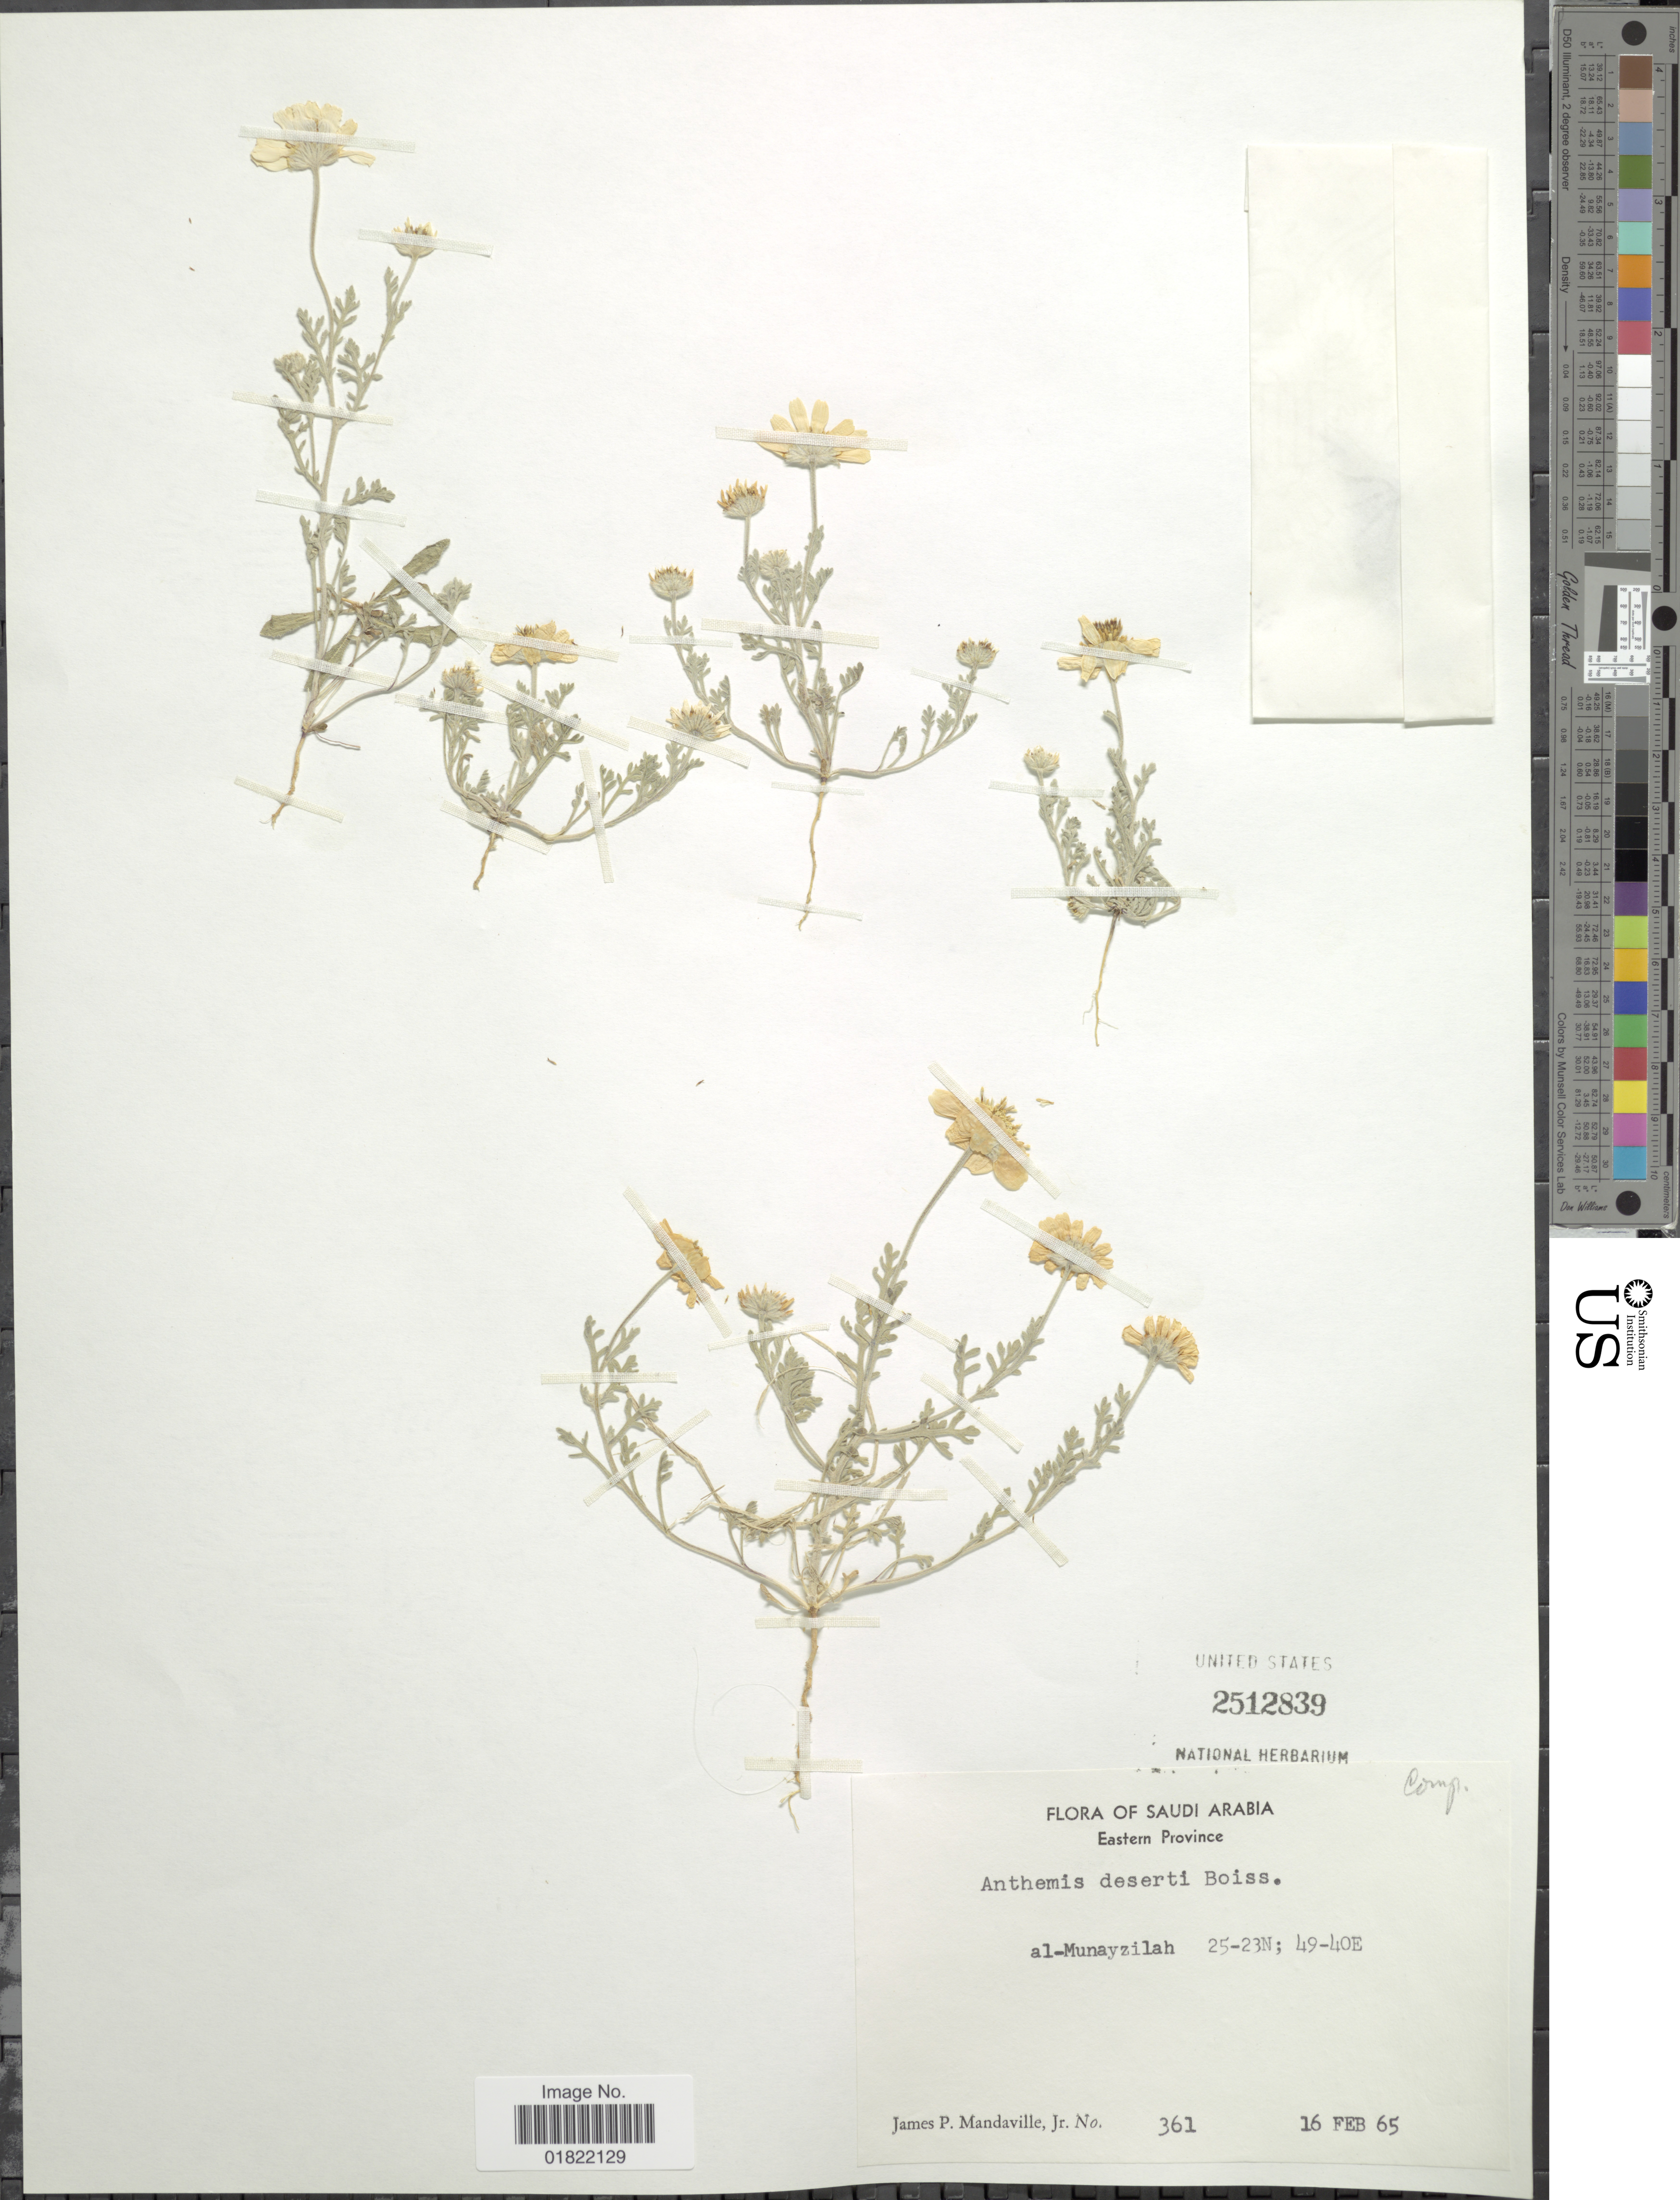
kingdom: Plantae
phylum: Tracheophyta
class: Magnoliopsida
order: Asterales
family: Asteraceae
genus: Anthemis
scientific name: Anthemis deserti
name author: Boiss.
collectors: J. Mandaville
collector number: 361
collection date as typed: Transcribed d/m/y: 16/2/65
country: Saudi Arabia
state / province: Ash Sharqiyah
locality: Eastern Province, al - Munayzilah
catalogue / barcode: US 2512839